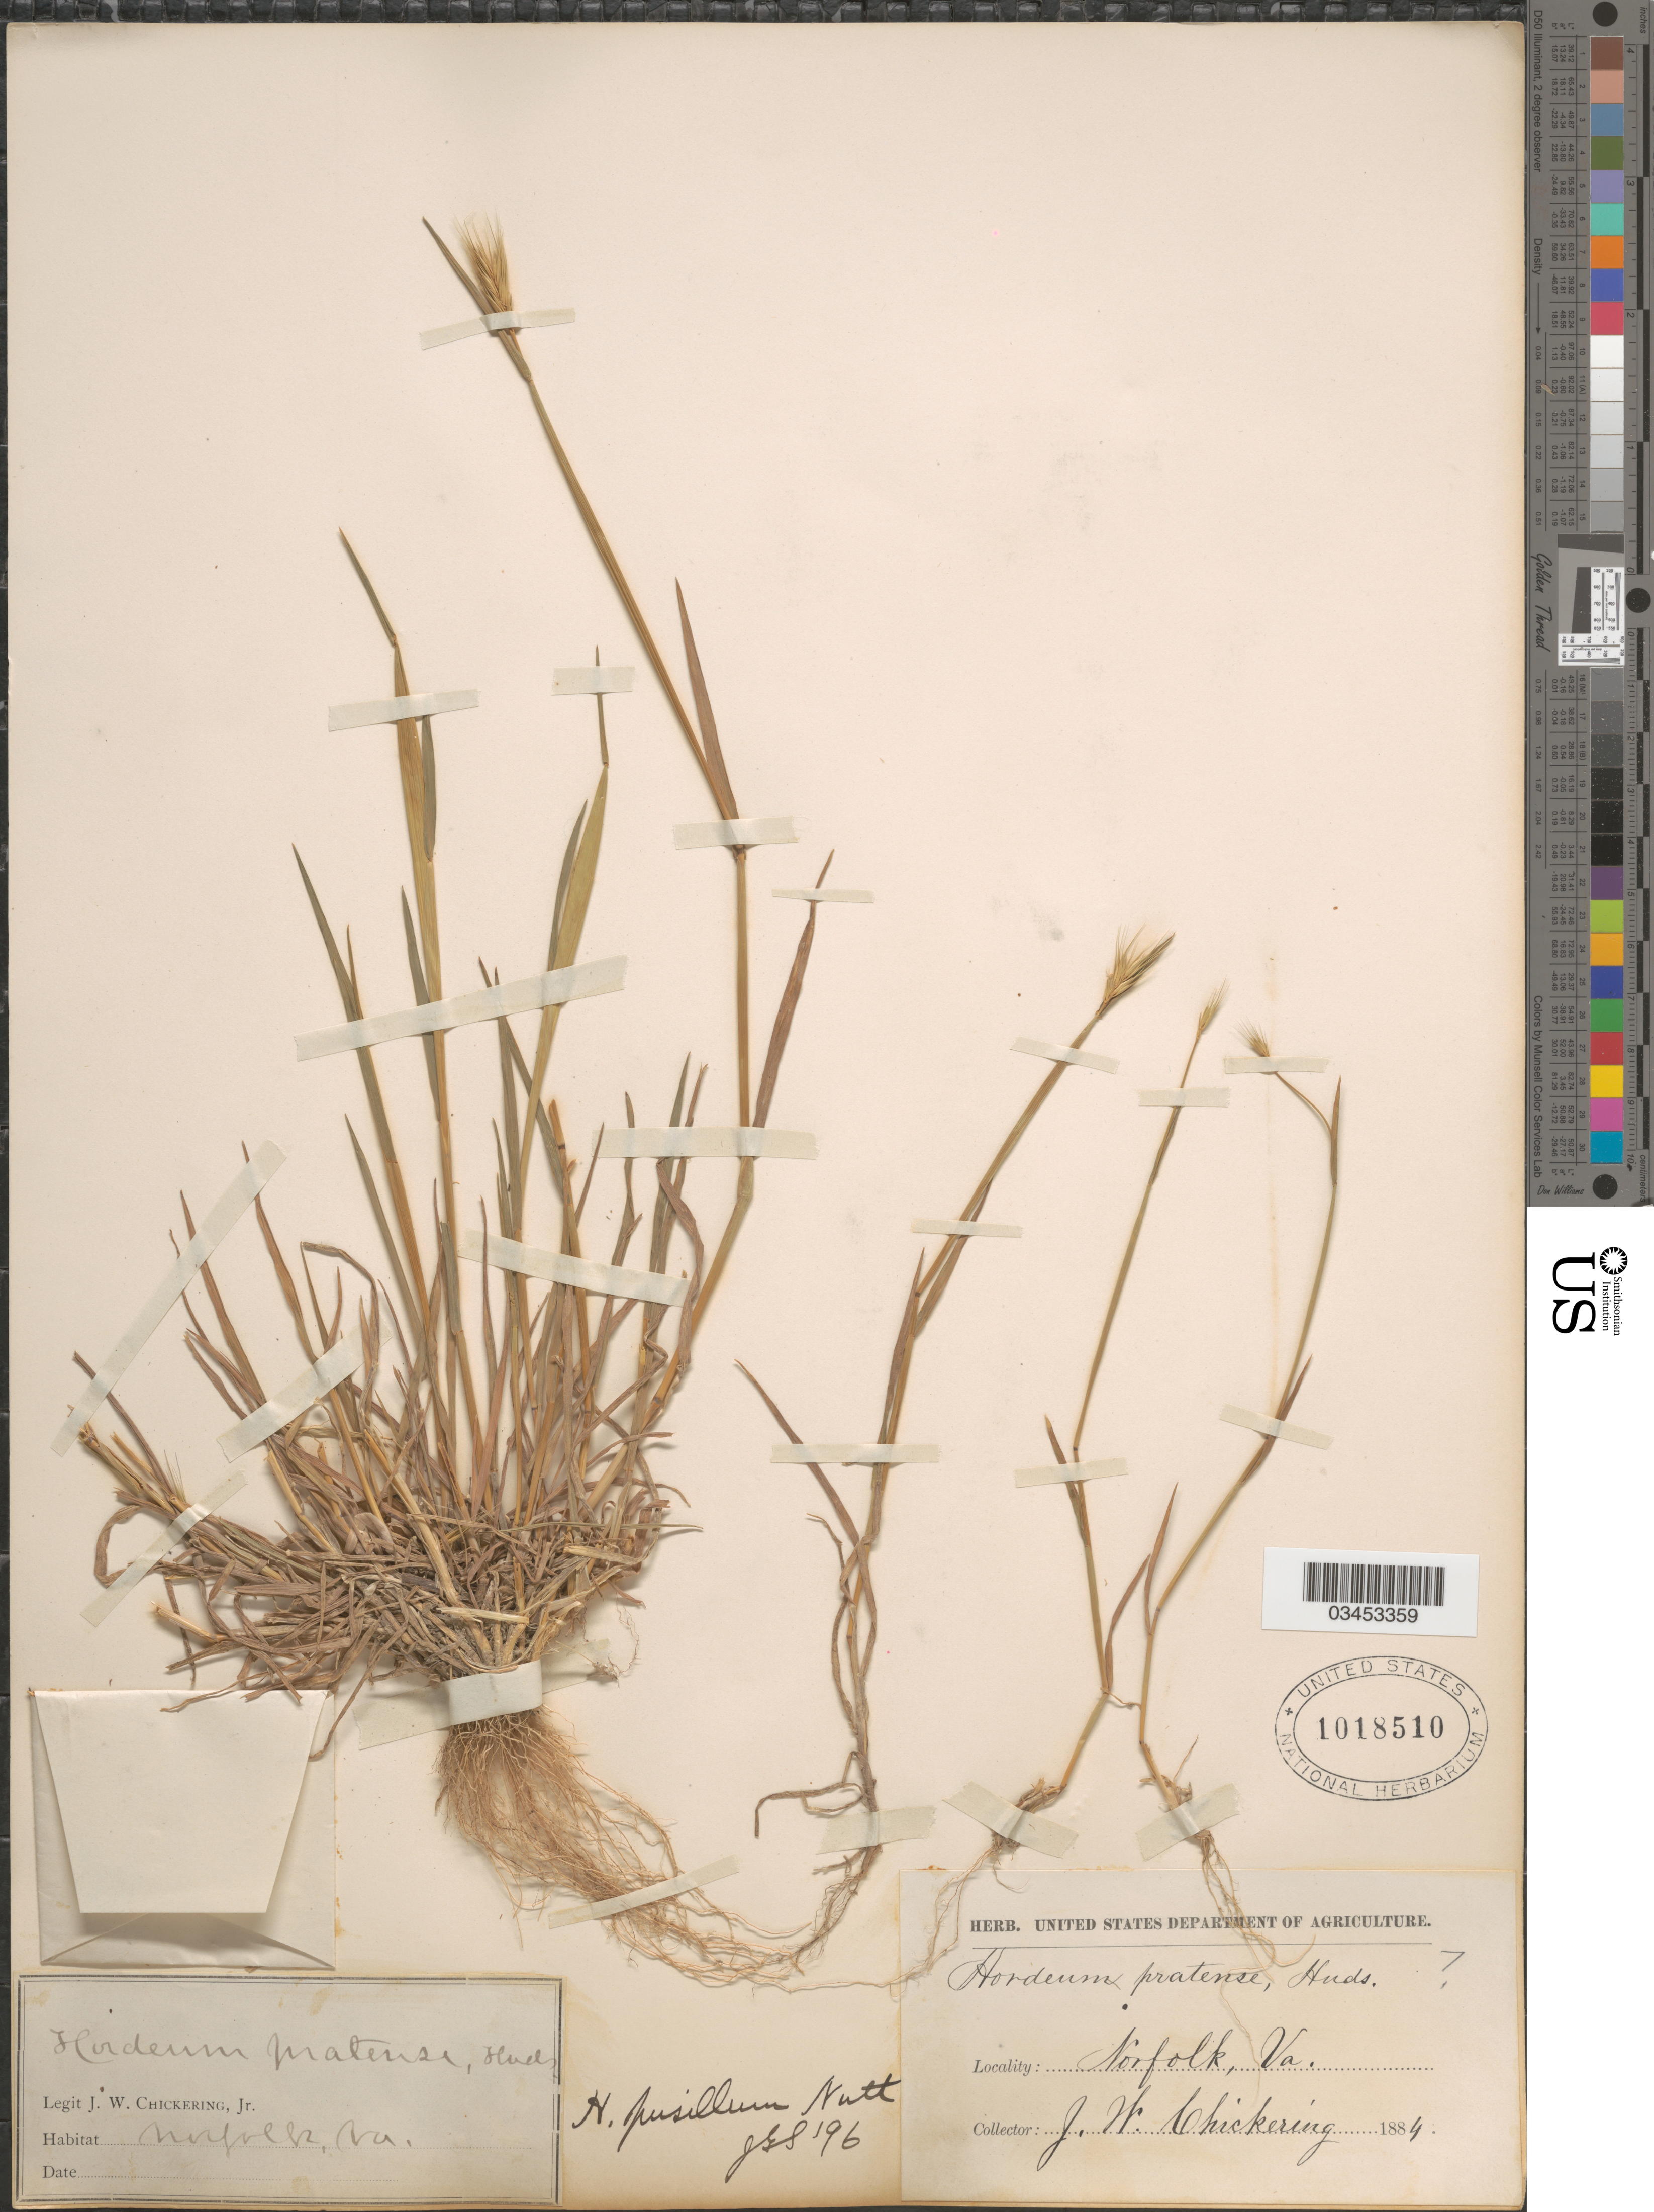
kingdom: Plantae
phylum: Tracheophyta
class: Liliopsida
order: Poales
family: Poaceae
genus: Hordeum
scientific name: Hordeum pusillum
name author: Nutt.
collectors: J. W. Chickering Jr.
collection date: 1884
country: United States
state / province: Virginia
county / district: City of Norfolk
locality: Norfolk.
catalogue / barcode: US 1018510